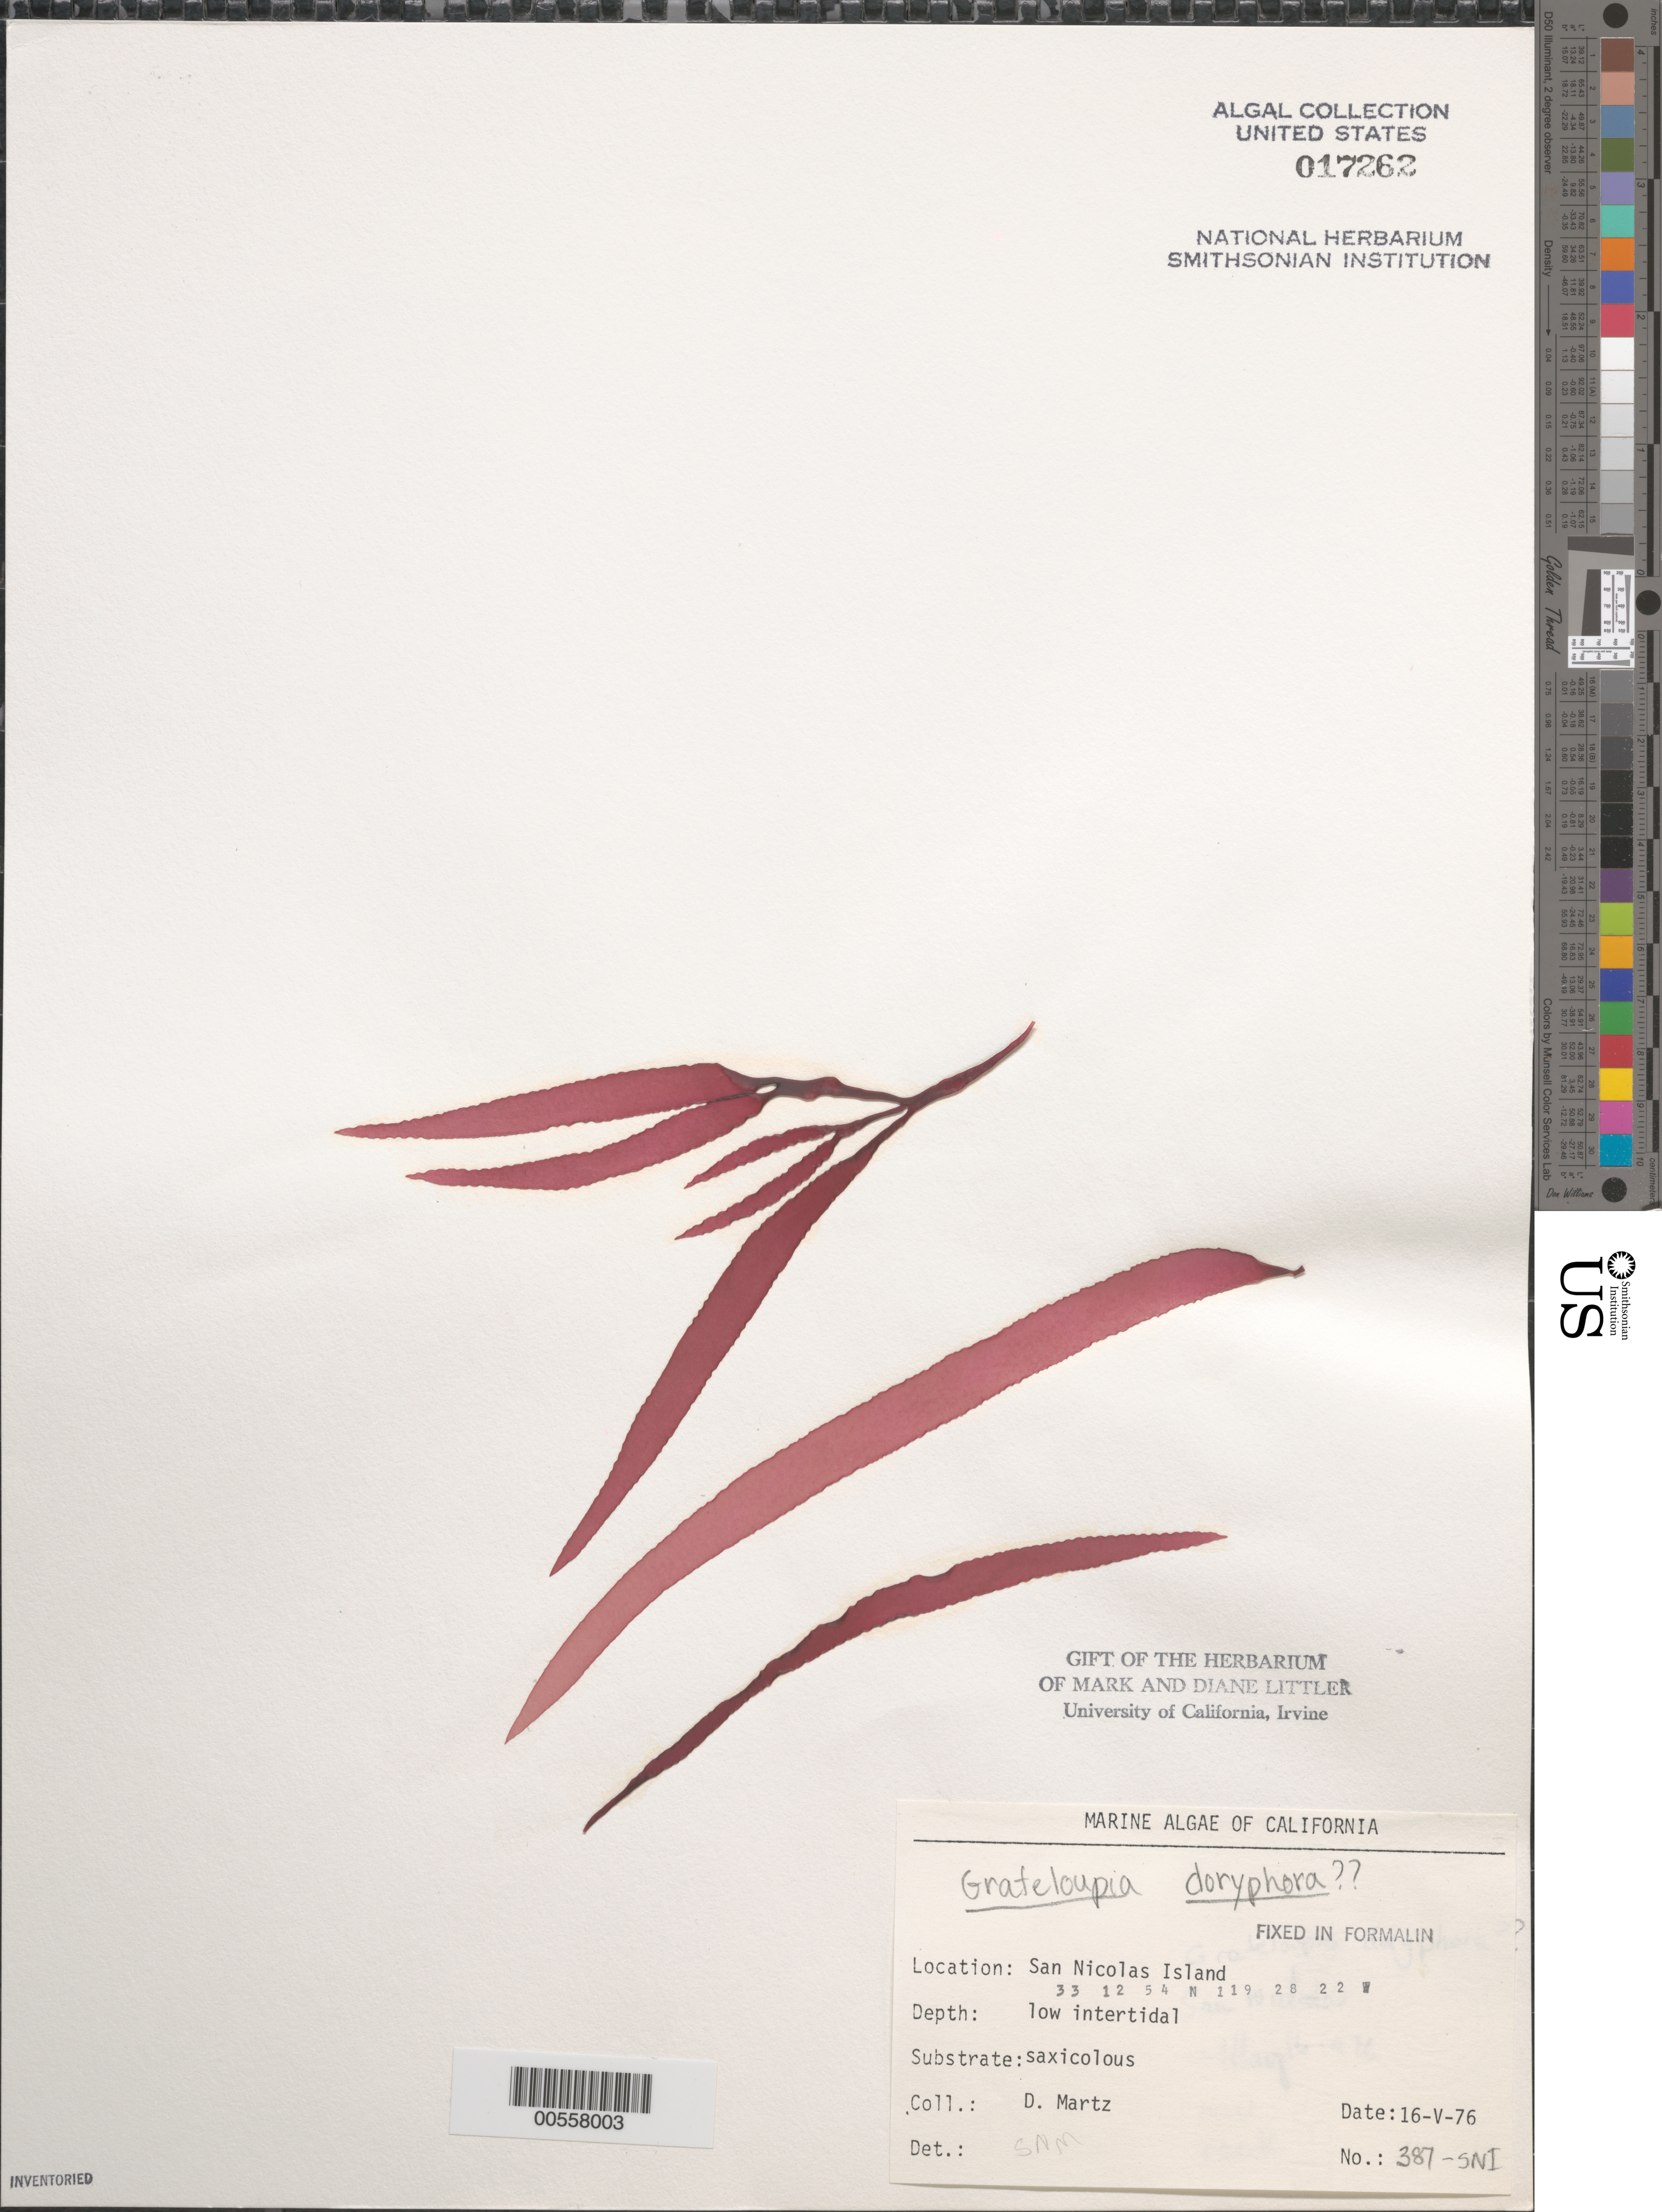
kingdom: Plantae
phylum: Rhodophyta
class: Florideophyceae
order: Halymeniales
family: Halymeniaceae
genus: Grateloupia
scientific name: Grateloupia doryphora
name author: (Mont.) Howe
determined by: Murray, S. N.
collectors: D. Martz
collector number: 387-sni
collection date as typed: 16 May 1976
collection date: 1976-05-16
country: United States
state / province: California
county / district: Ventura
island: San Nicolas Island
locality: Dutch Harbor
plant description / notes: BLM-SOCALBIGHT Rocky Intertidal Survey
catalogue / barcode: US 17262